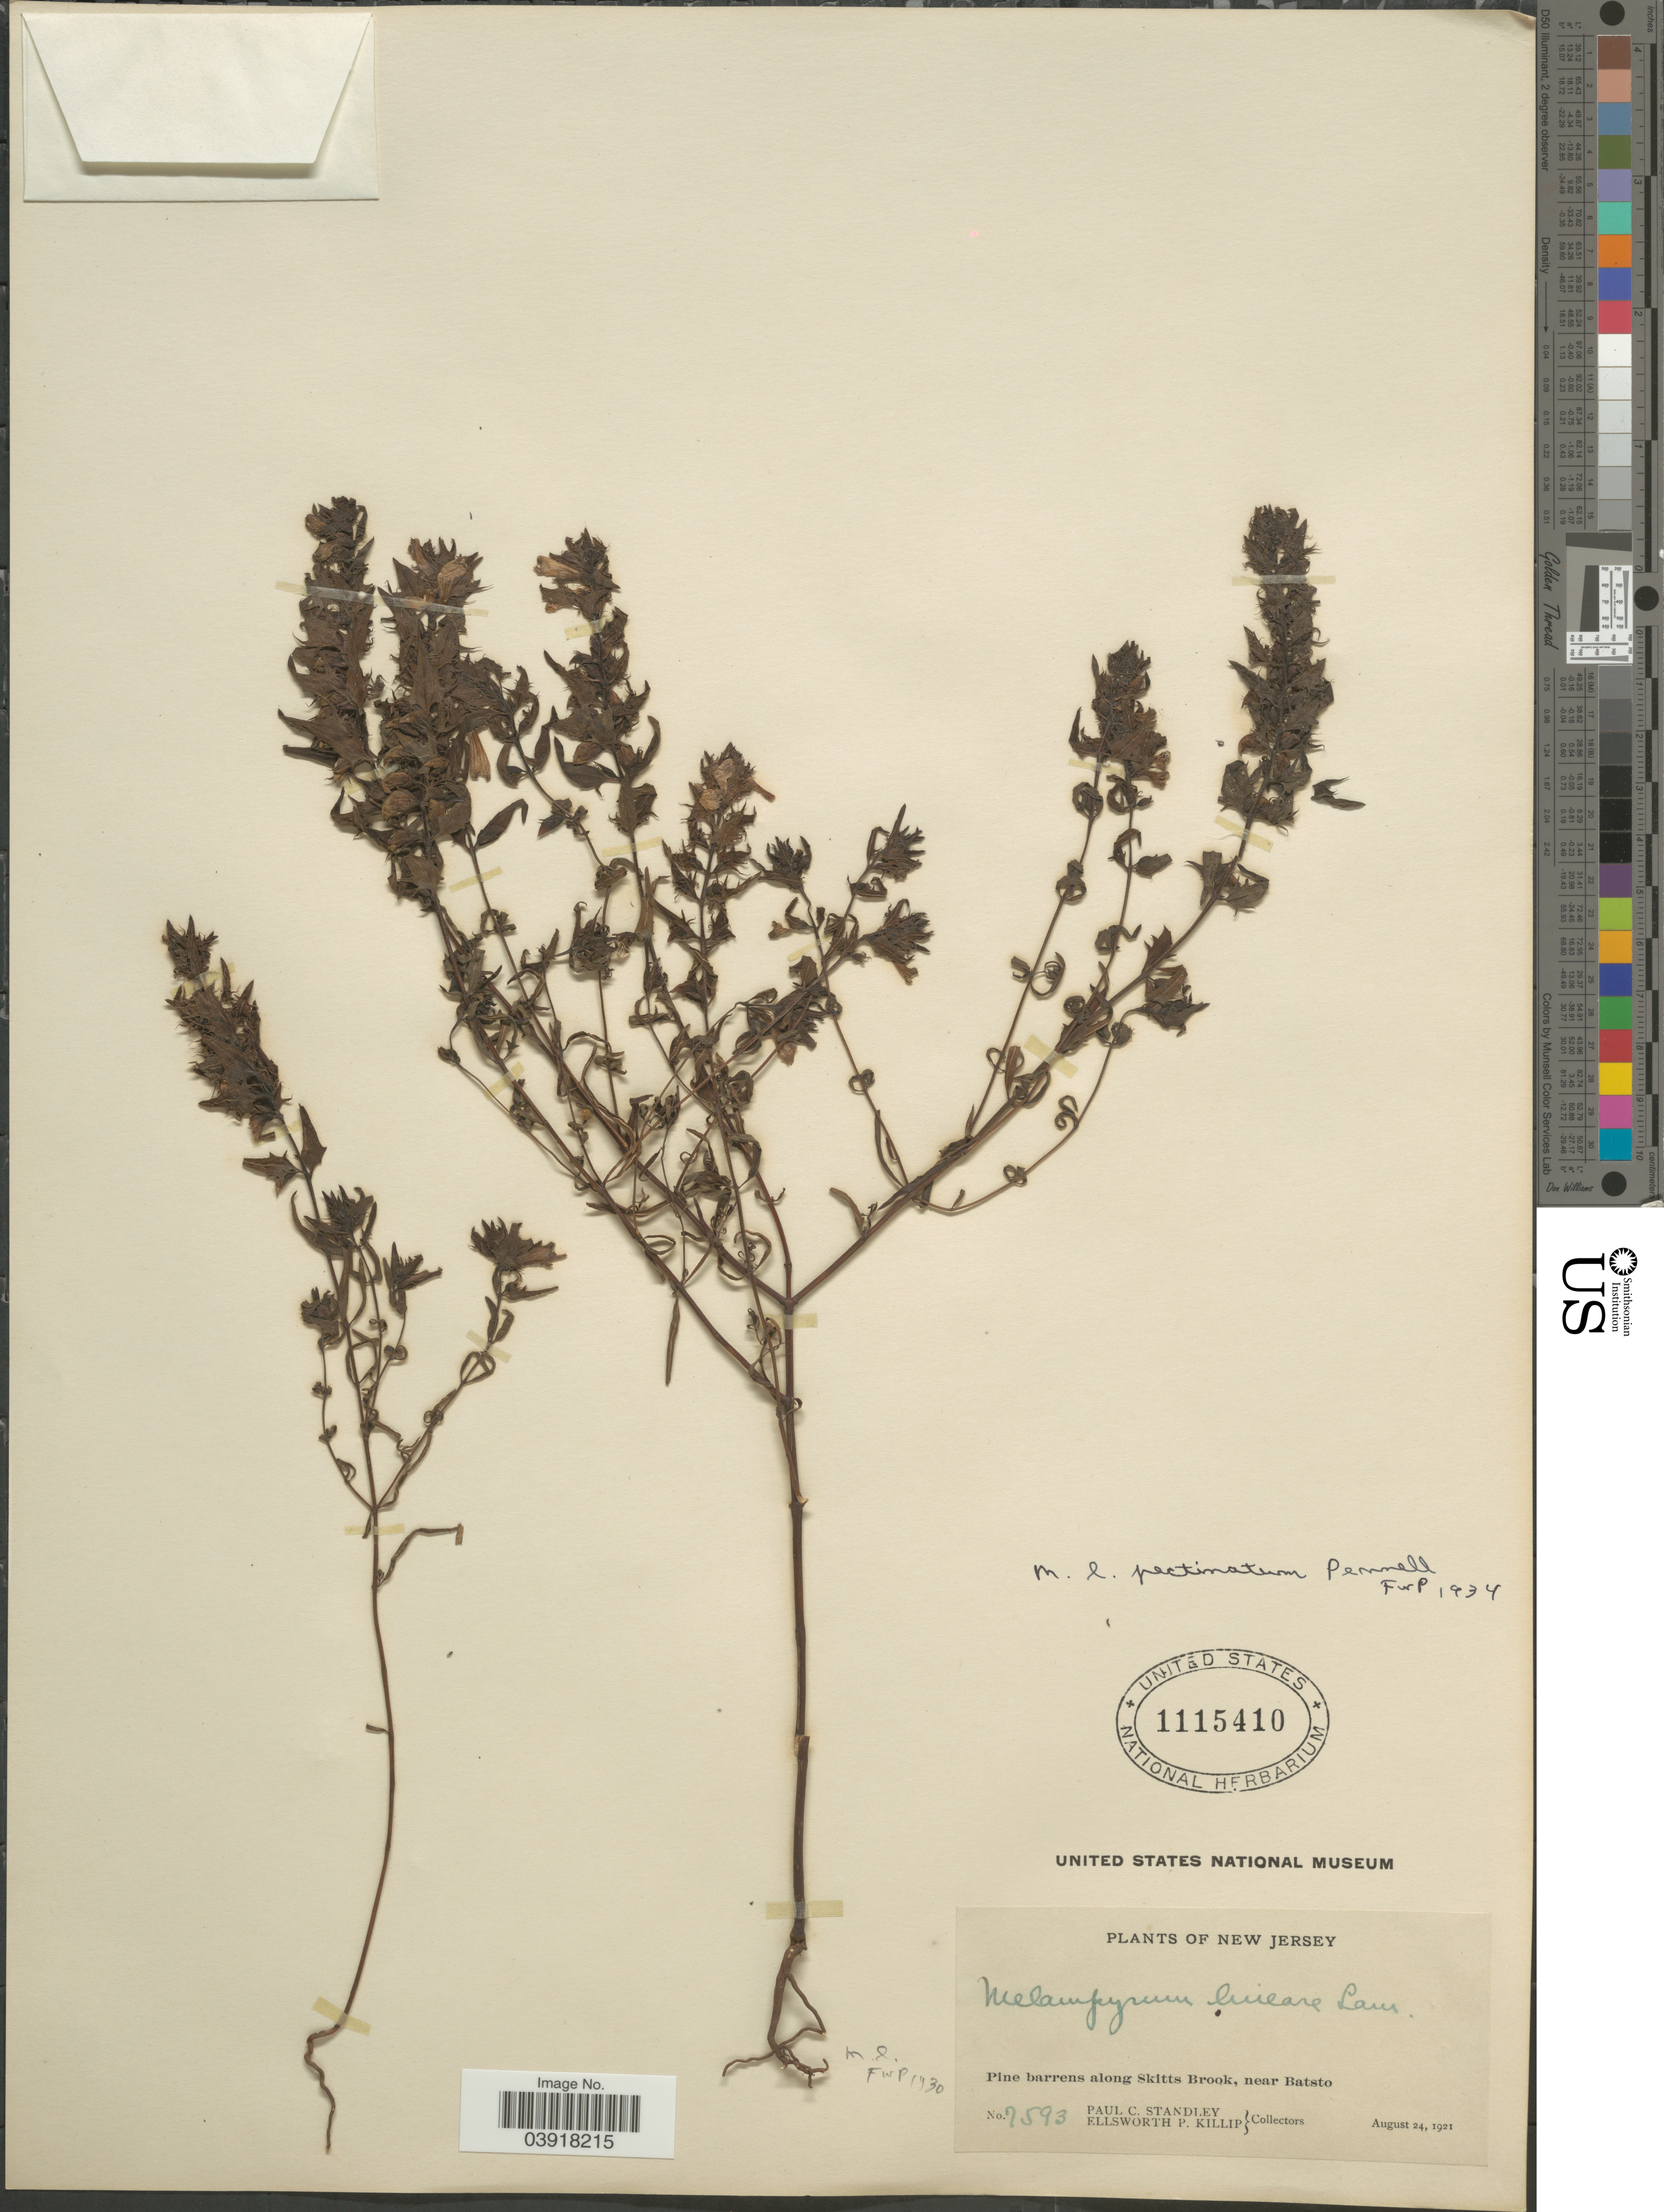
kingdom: Plantae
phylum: Tracheophyta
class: Magnoliopsida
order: Lamiales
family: Orobanchaceae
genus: Melampyrum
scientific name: Melampyrum lineare var. pectinatum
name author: (Pennell) Fernald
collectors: P. C. Standley & E. P. Killip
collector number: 7593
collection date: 1921-08-24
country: United States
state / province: New Jersey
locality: Pine barrens along Skitts Brook, near Batsto.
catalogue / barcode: US 1115410